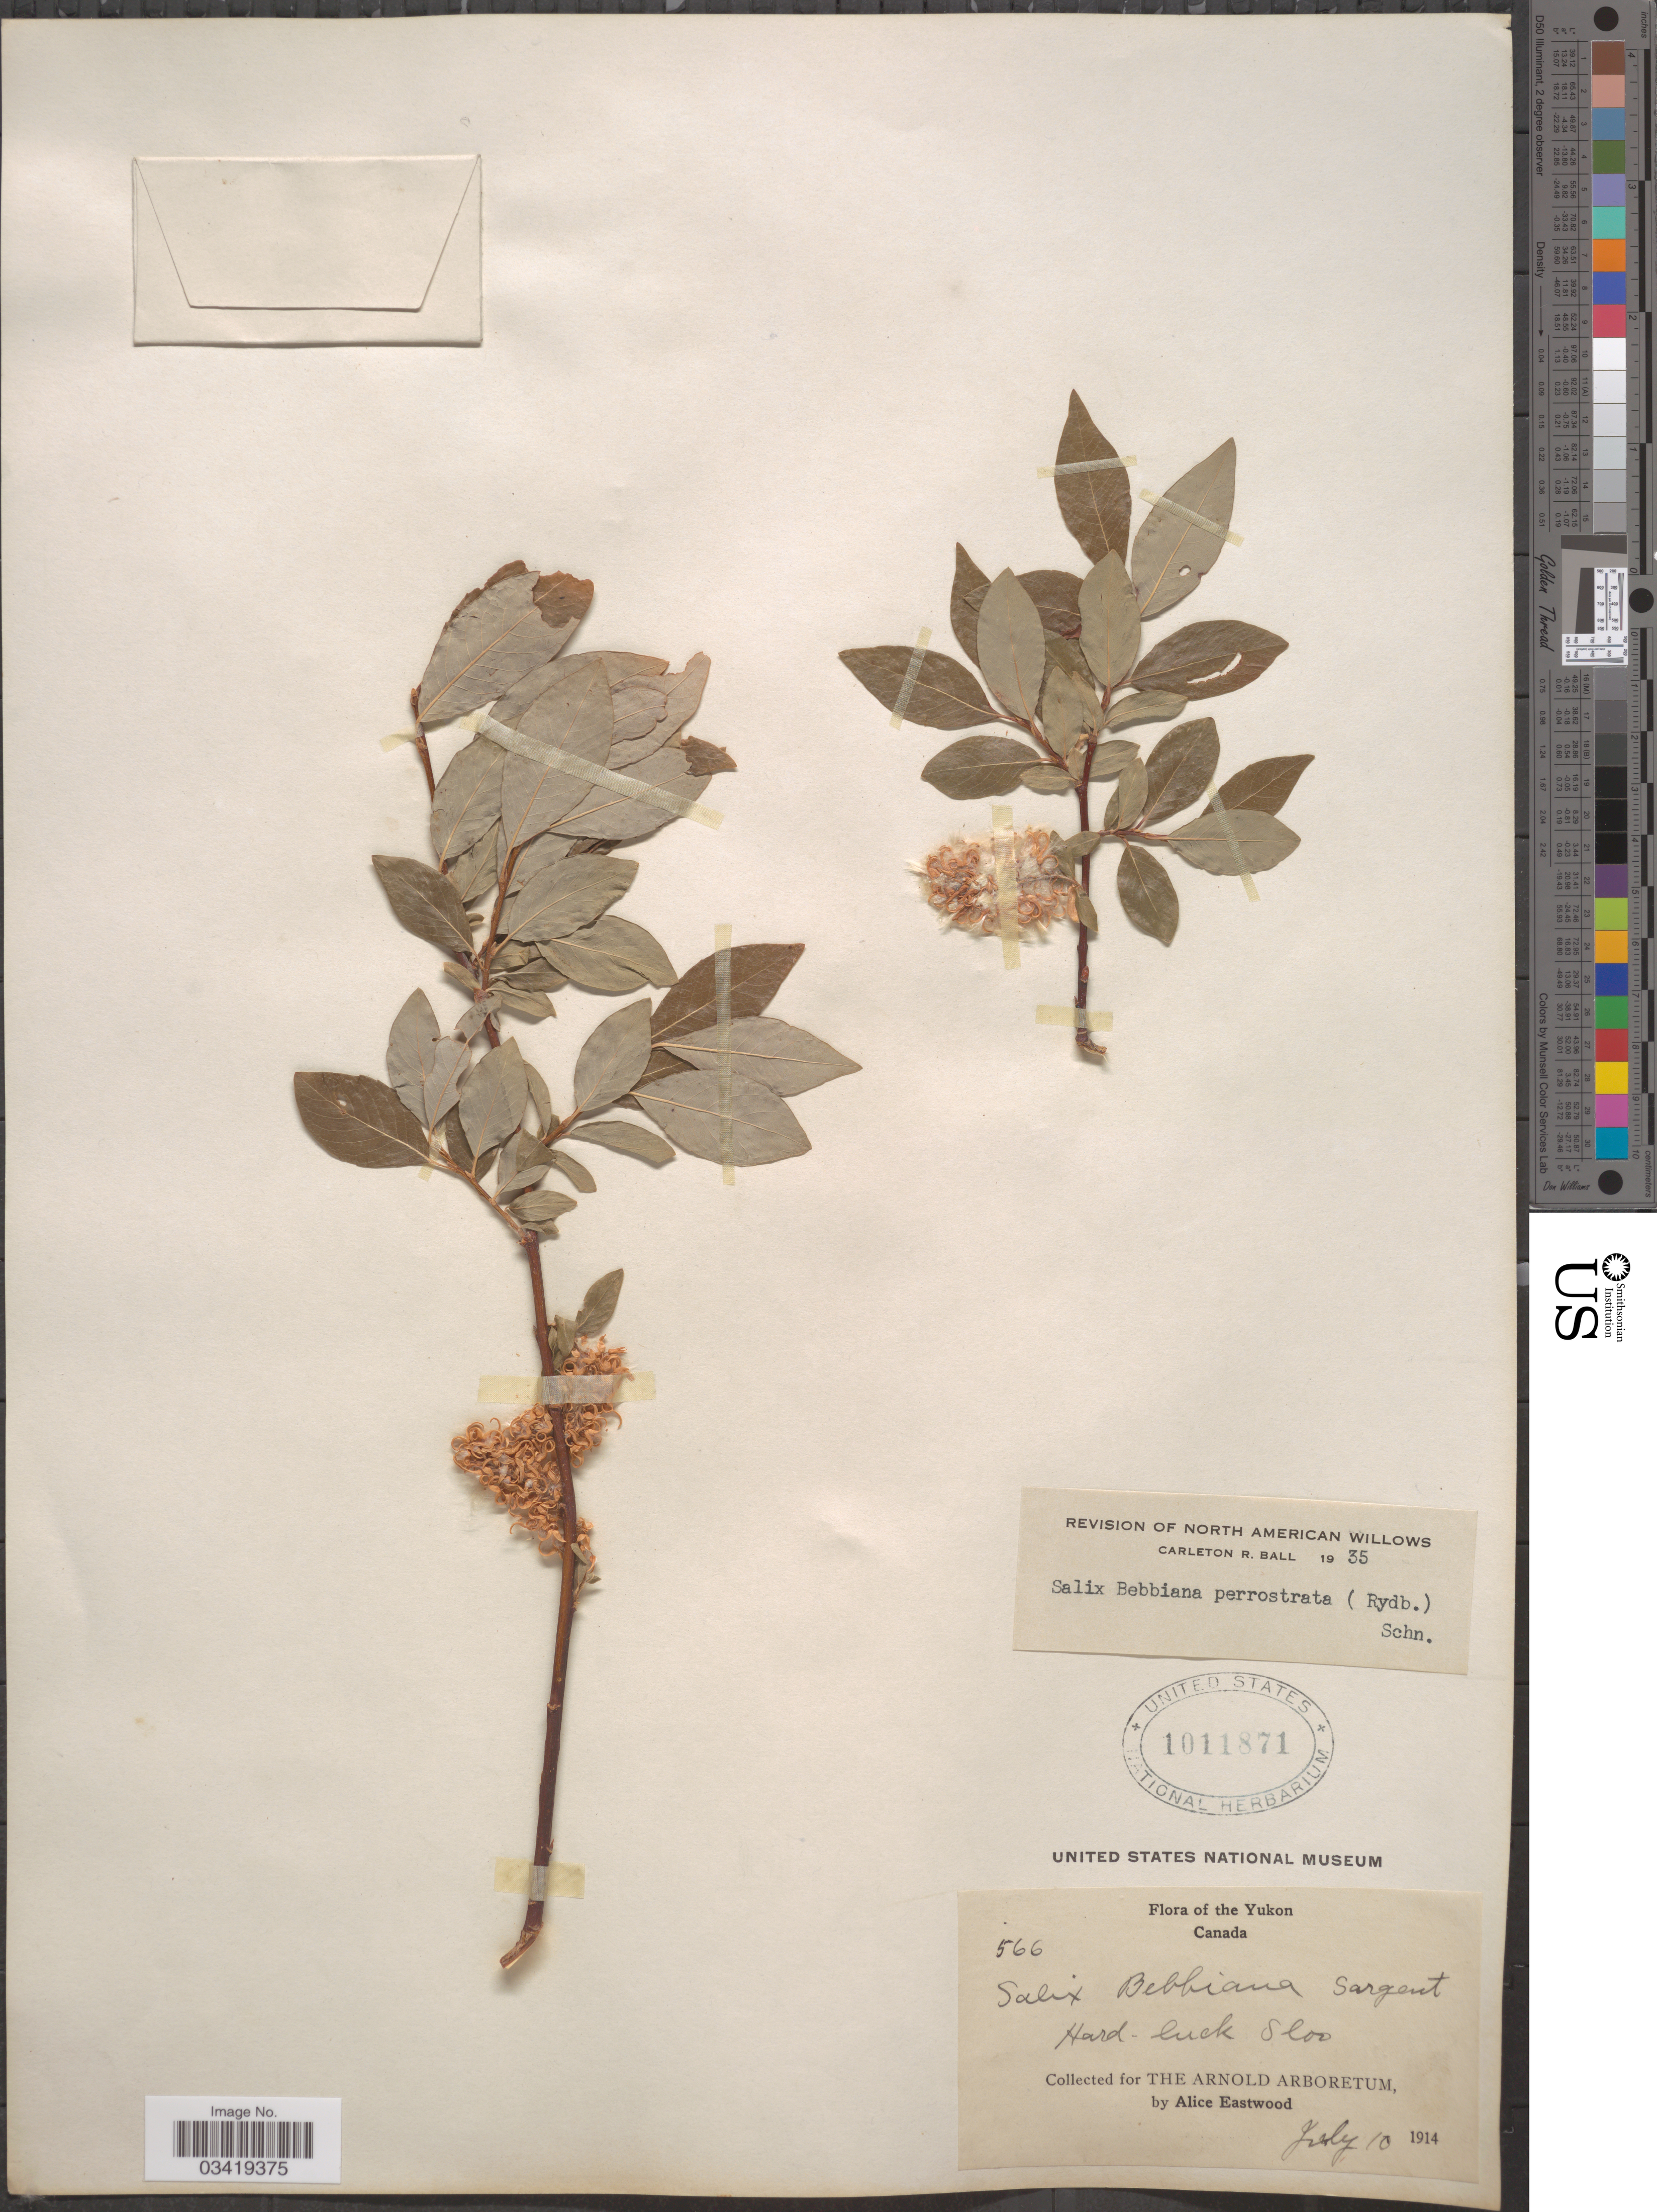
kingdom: Plantae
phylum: Tracheophyta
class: Magnoliopsida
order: Malpighiales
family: Salicaceae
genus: Salix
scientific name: Salix bebbiana var. perrostrata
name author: Sarg.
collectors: A. Eastwood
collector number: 566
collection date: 1914-07-10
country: Canada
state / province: Yukon Territory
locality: Yukon. Hard-luck Sloo.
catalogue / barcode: US 1011871